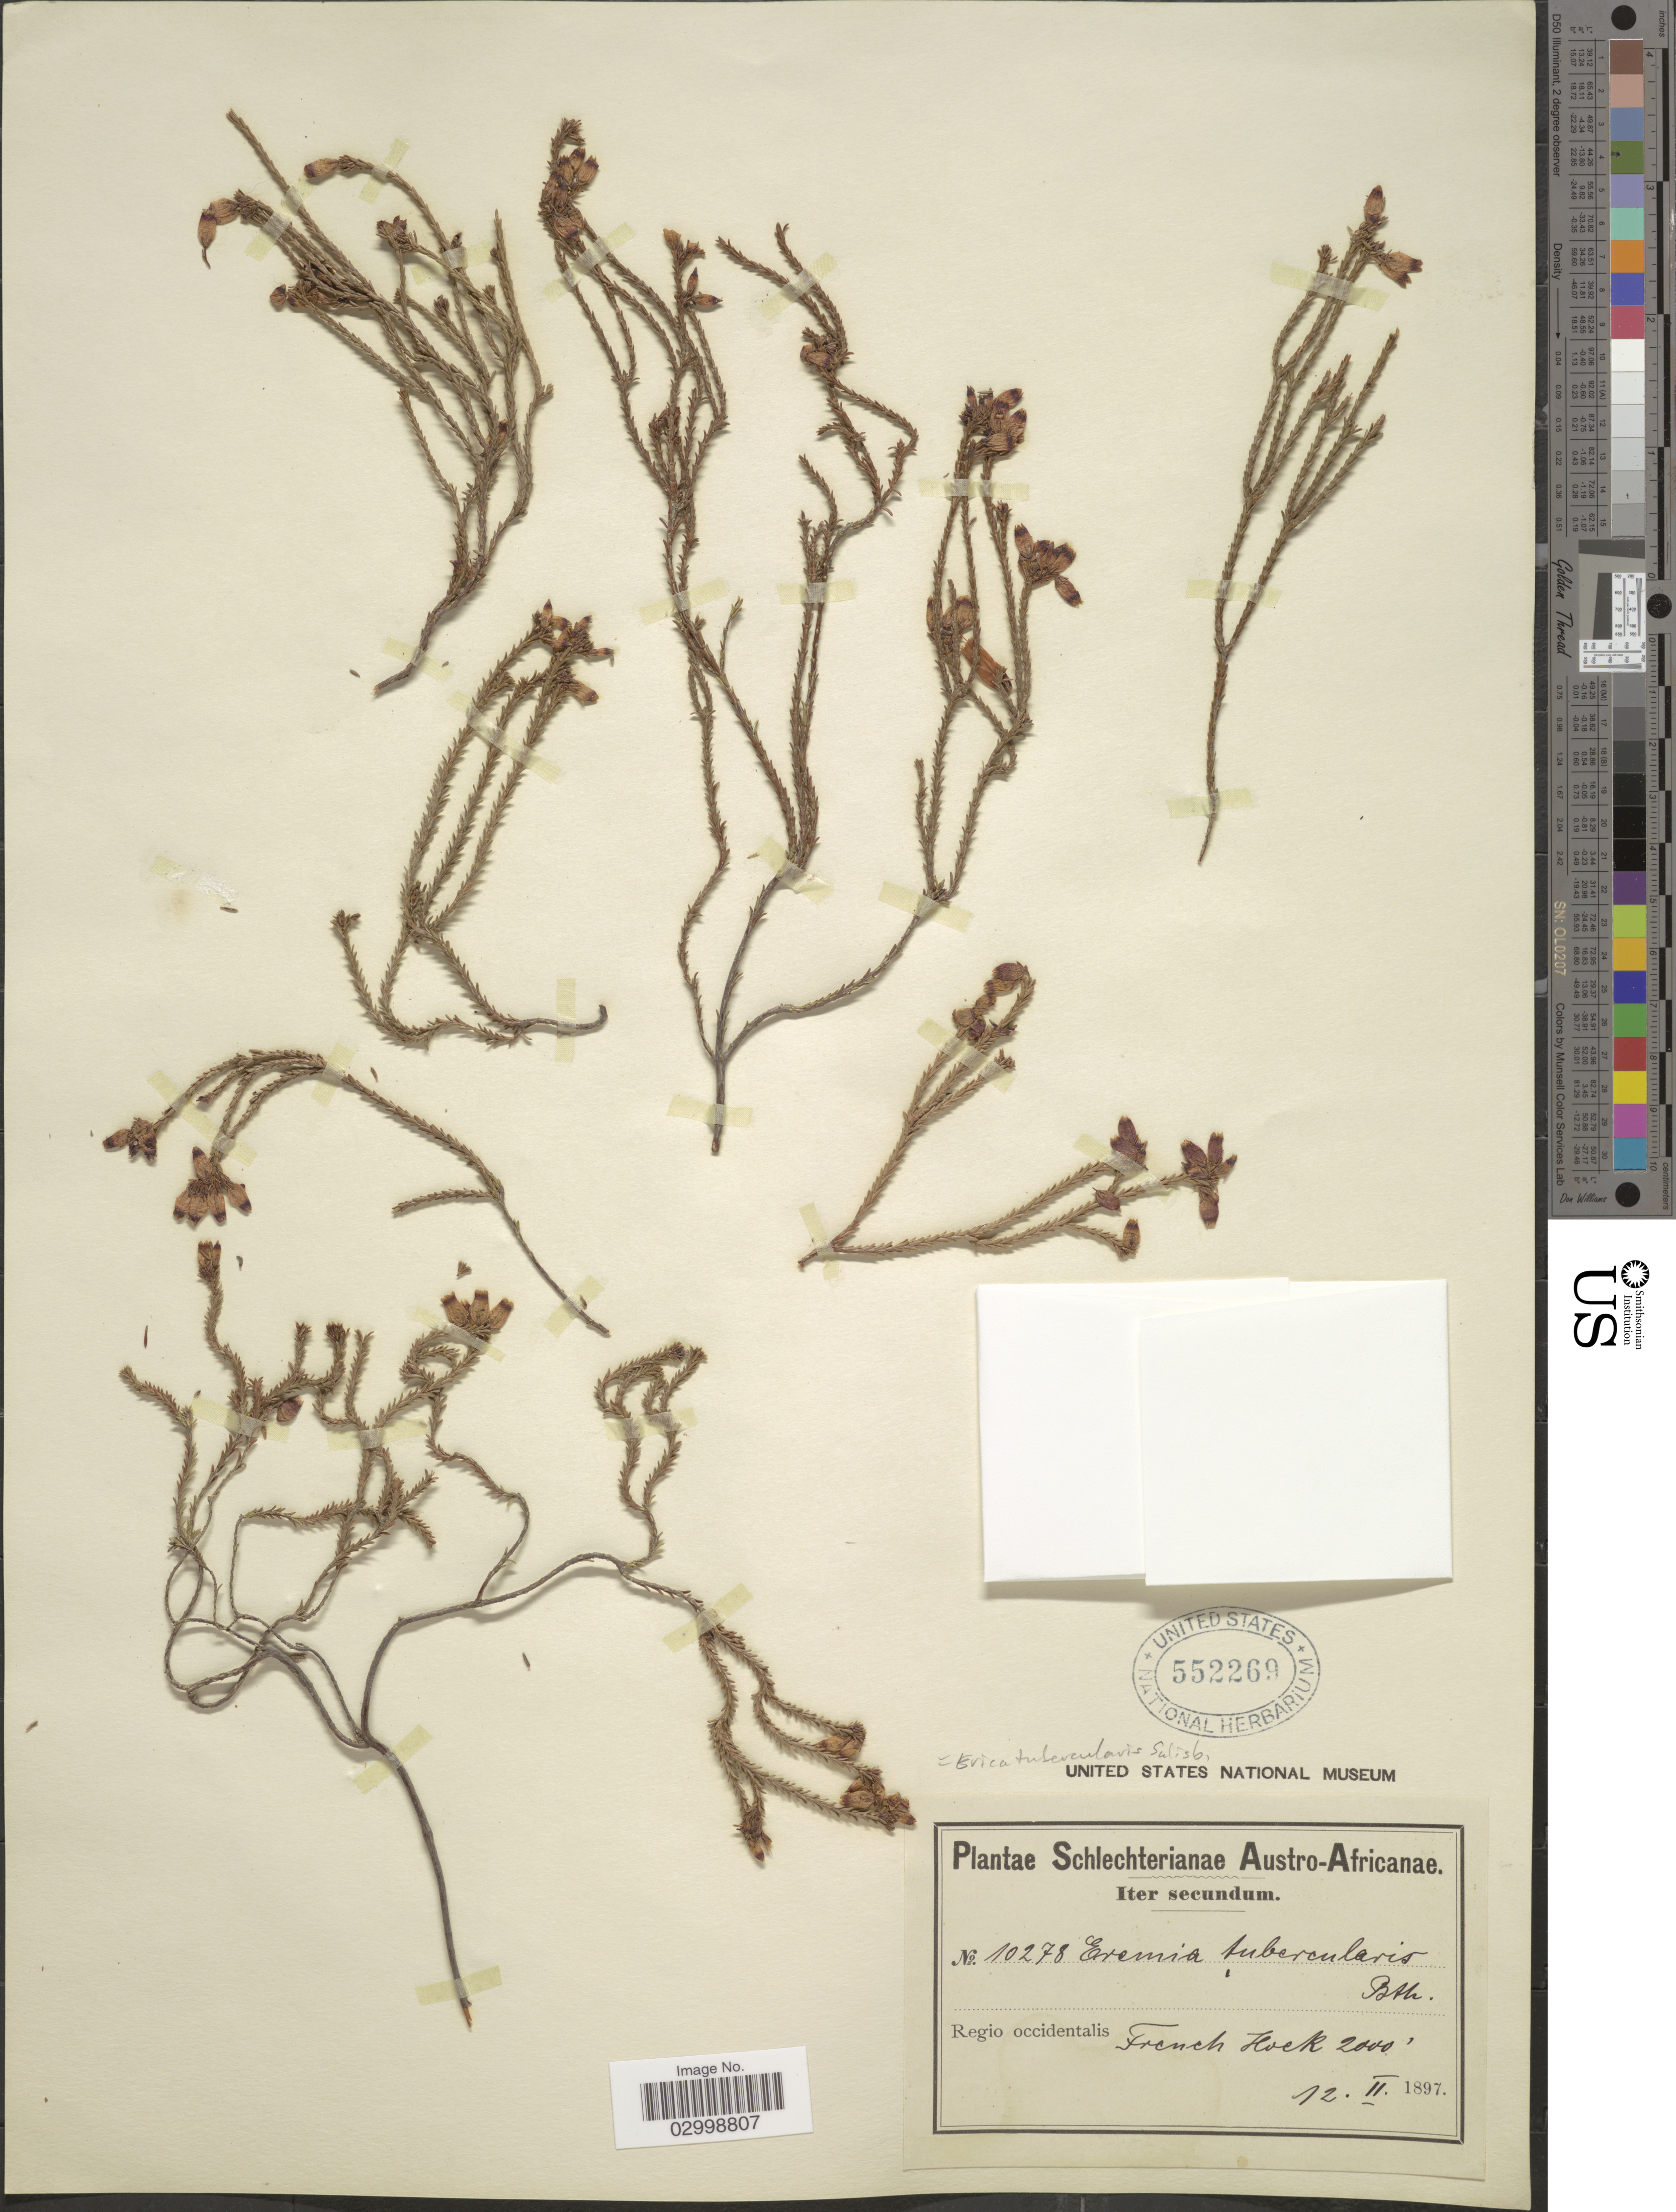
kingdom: Plantae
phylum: Tracheophyta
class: Magnoliopsida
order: Ericales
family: Ericaceae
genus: Erica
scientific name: Erica tubercularis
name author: Salisb.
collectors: Schlechter, --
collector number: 10278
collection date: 1897-02-12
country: South Africa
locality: Austro-Africanae. Regio occidentalis. French Hoek.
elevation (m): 610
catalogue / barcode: US 552269